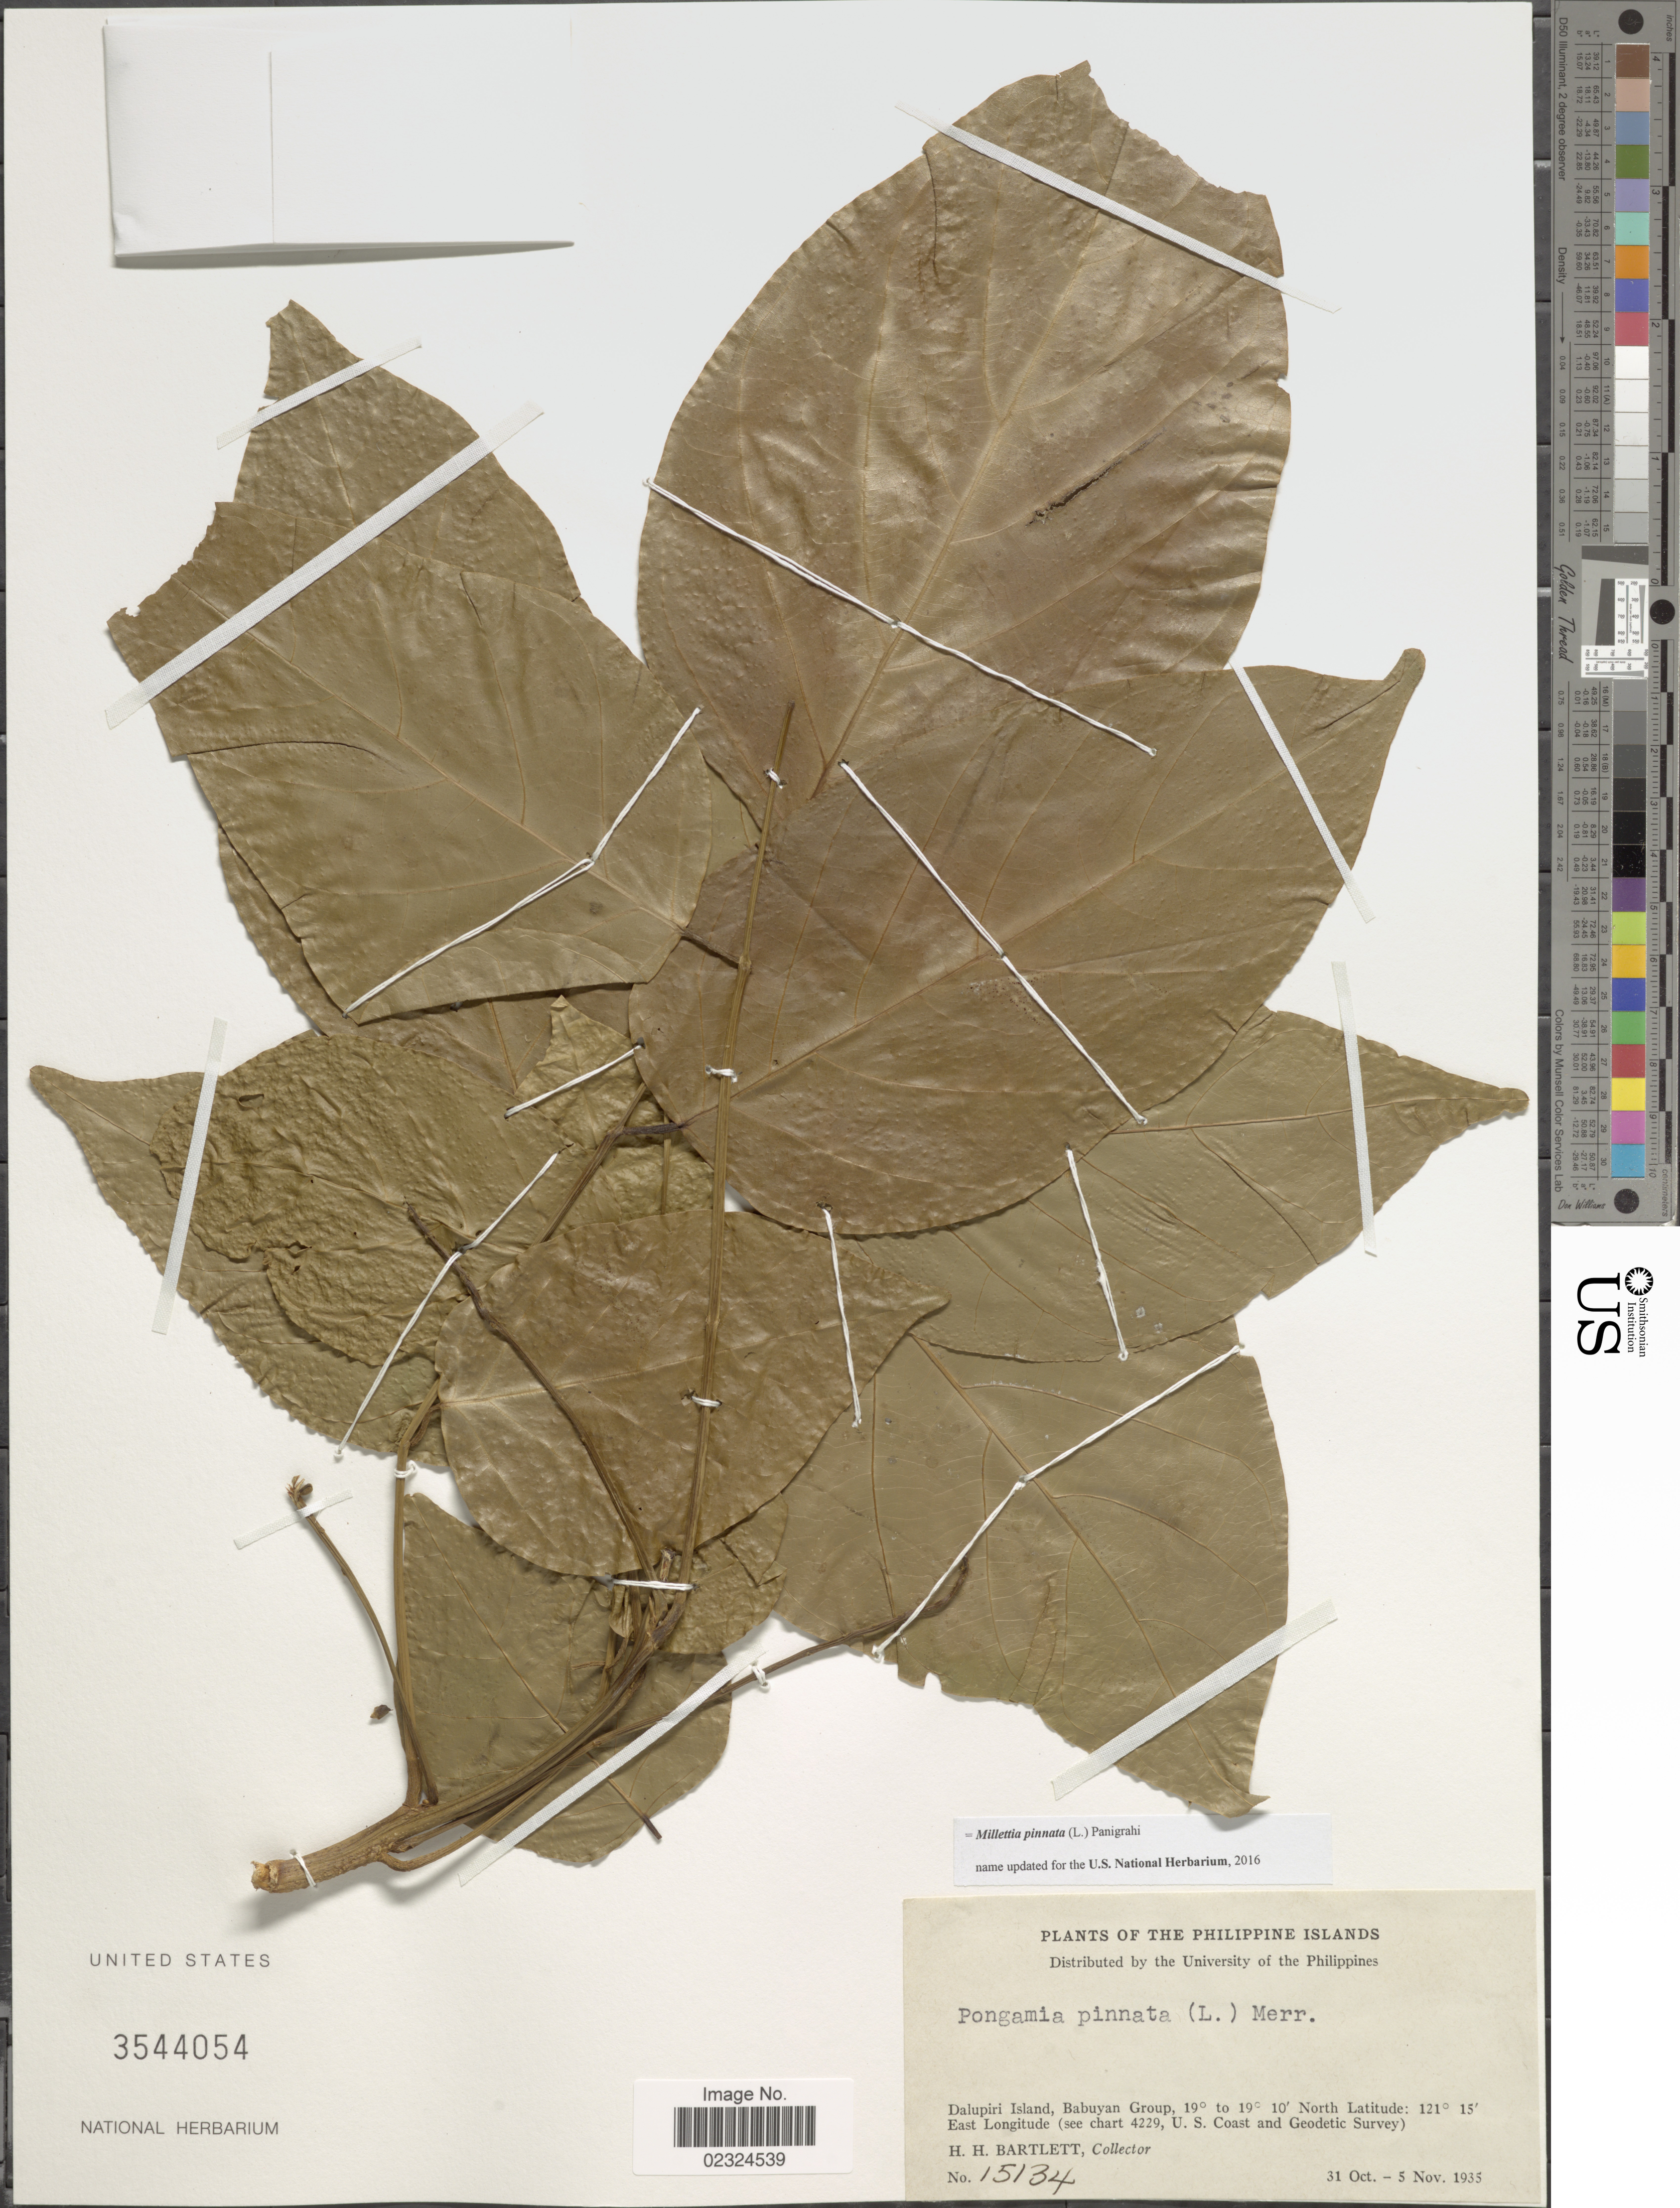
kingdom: Plantae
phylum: Tracheophyta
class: Magnoliopsida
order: Fabales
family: Fabaceae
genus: Millettia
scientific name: Millettia pinnata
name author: (L.) Panigrahi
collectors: H. H. Bartlett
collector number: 15134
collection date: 1935-10-31/1935-11-05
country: Philippines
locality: Philippine Islands. Dalupiri Island, Babuyan Group.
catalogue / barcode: US 3544054